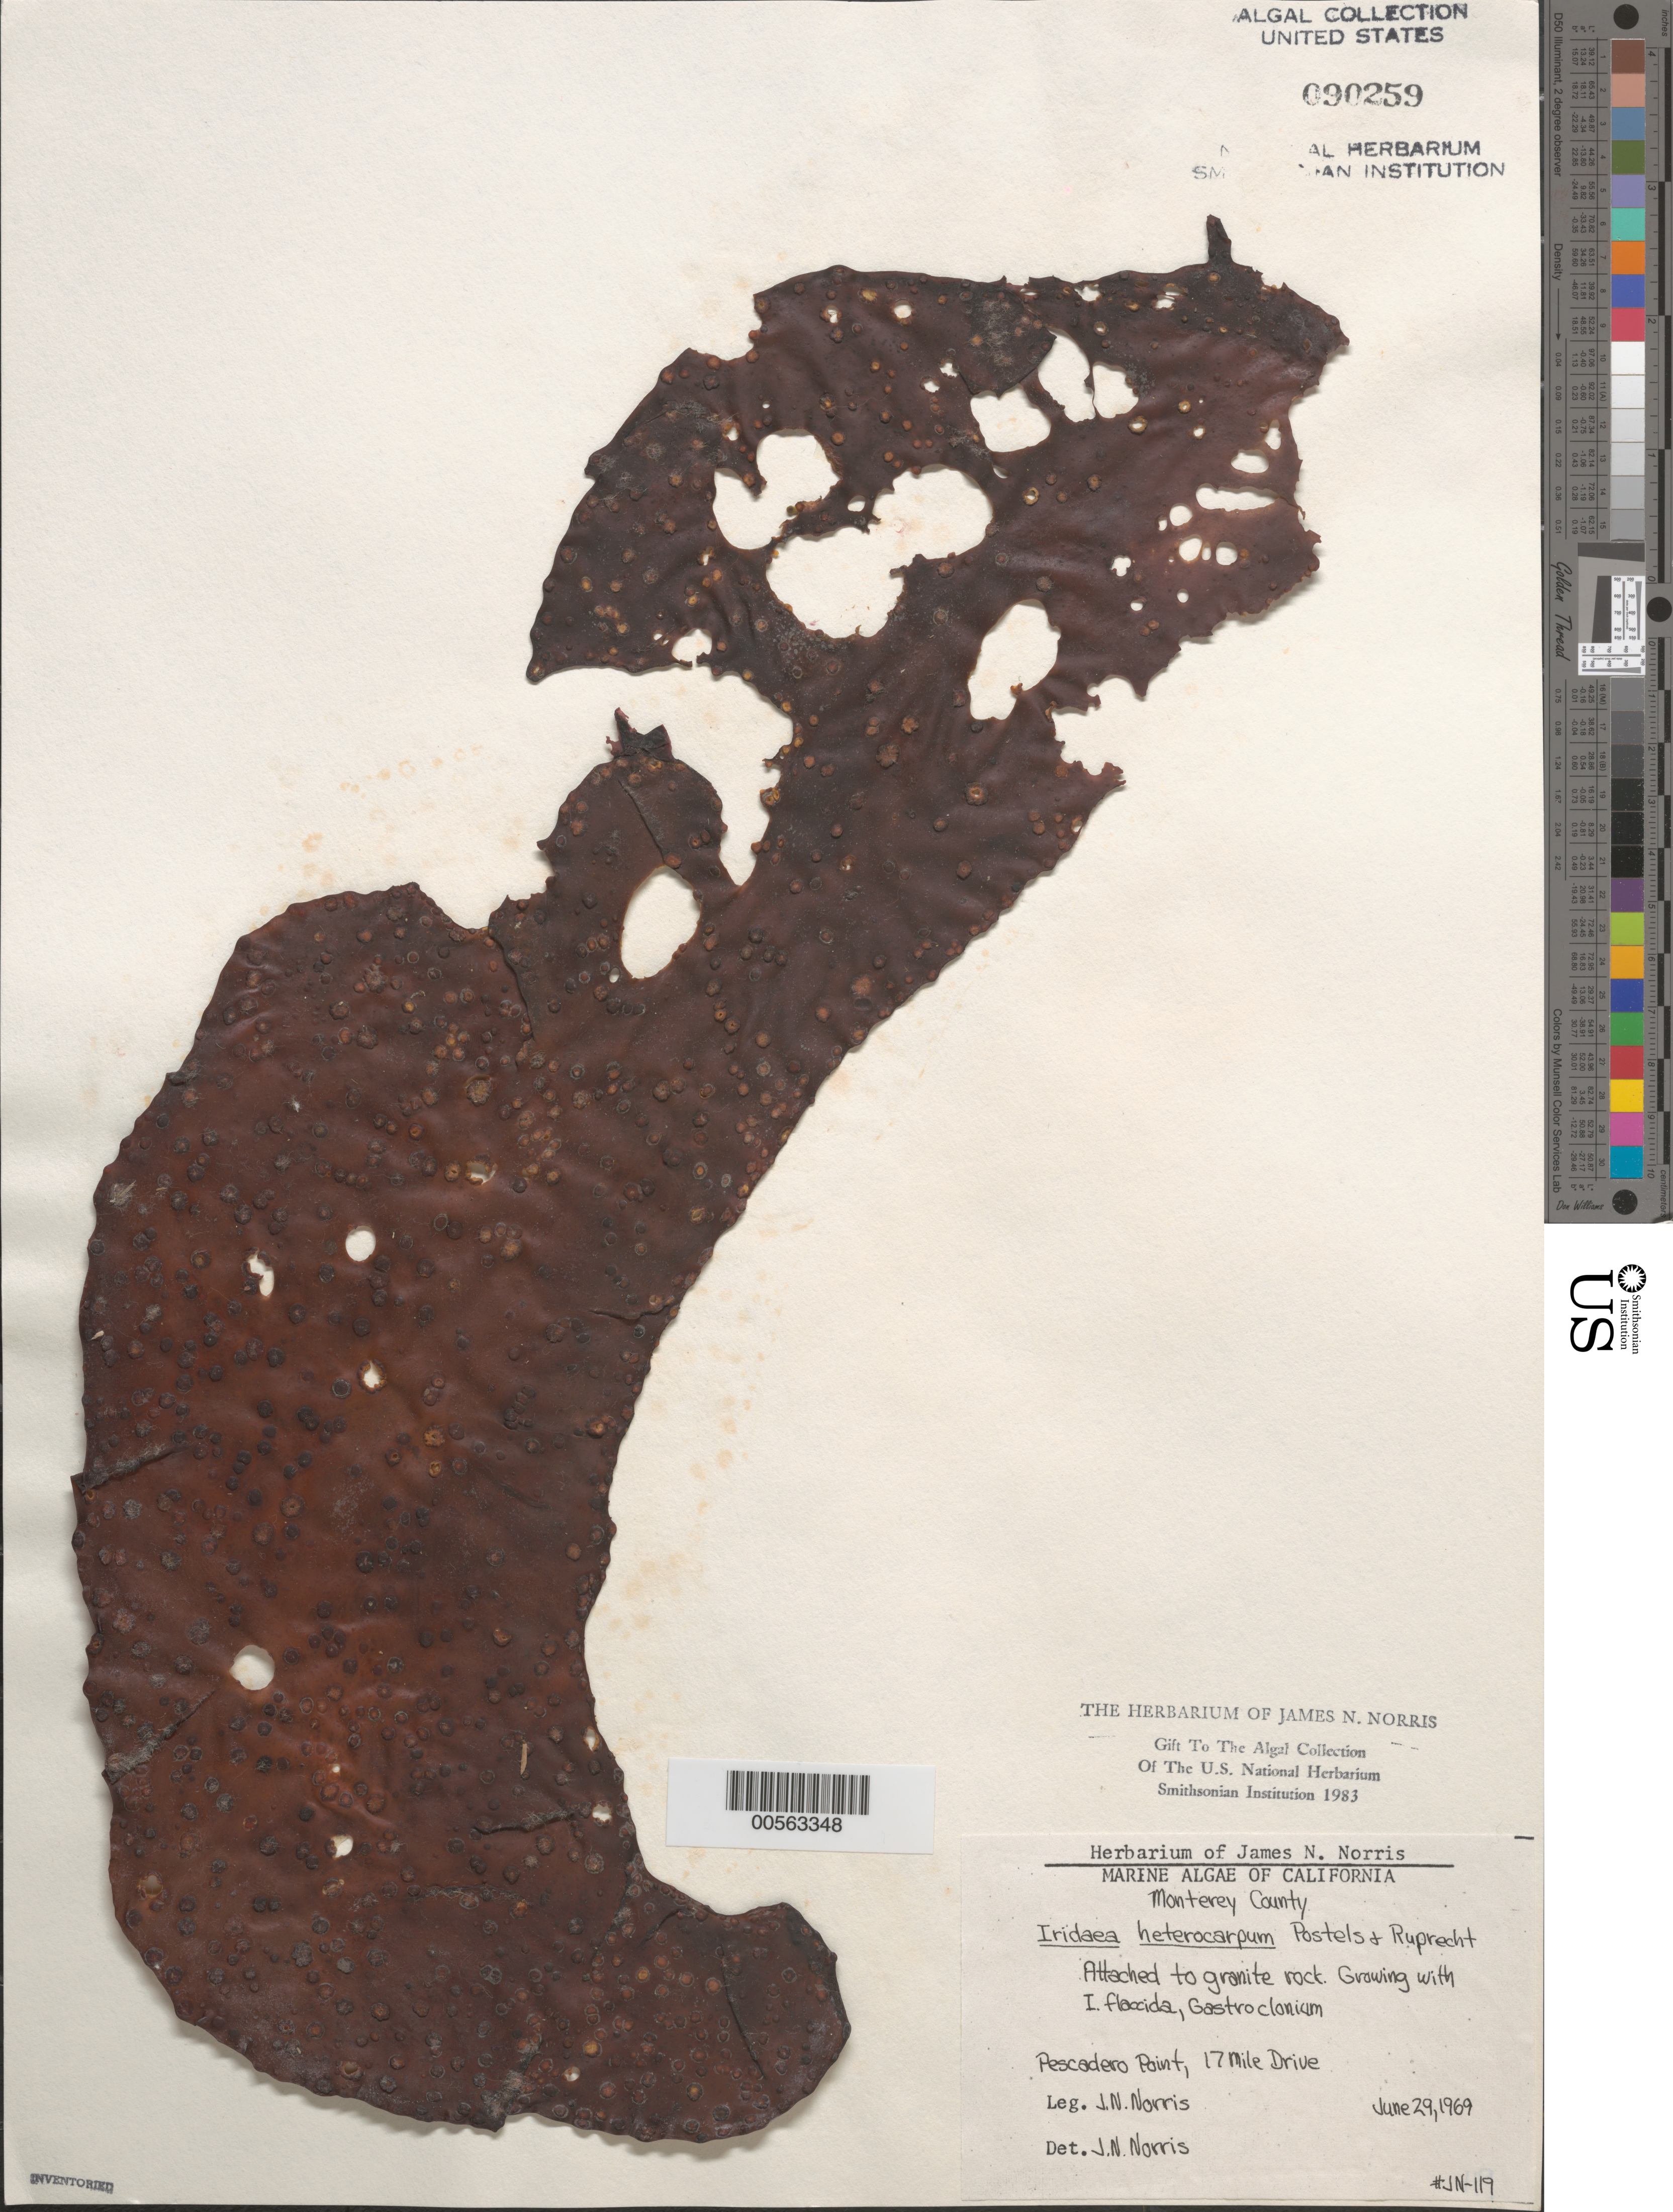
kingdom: Plantae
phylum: Rhodophyta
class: Florideophyceae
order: Gigartinales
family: Gigartinaceae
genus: Chondrus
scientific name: Chondrus crispus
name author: Stackh.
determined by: Algae name updating Project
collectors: J. N. Norris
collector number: JN-119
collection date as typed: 29 Jun 1969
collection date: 1969-06-29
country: United States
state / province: California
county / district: Monterey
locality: Pescadero Point, 17 Mile Drive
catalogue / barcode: US 90259